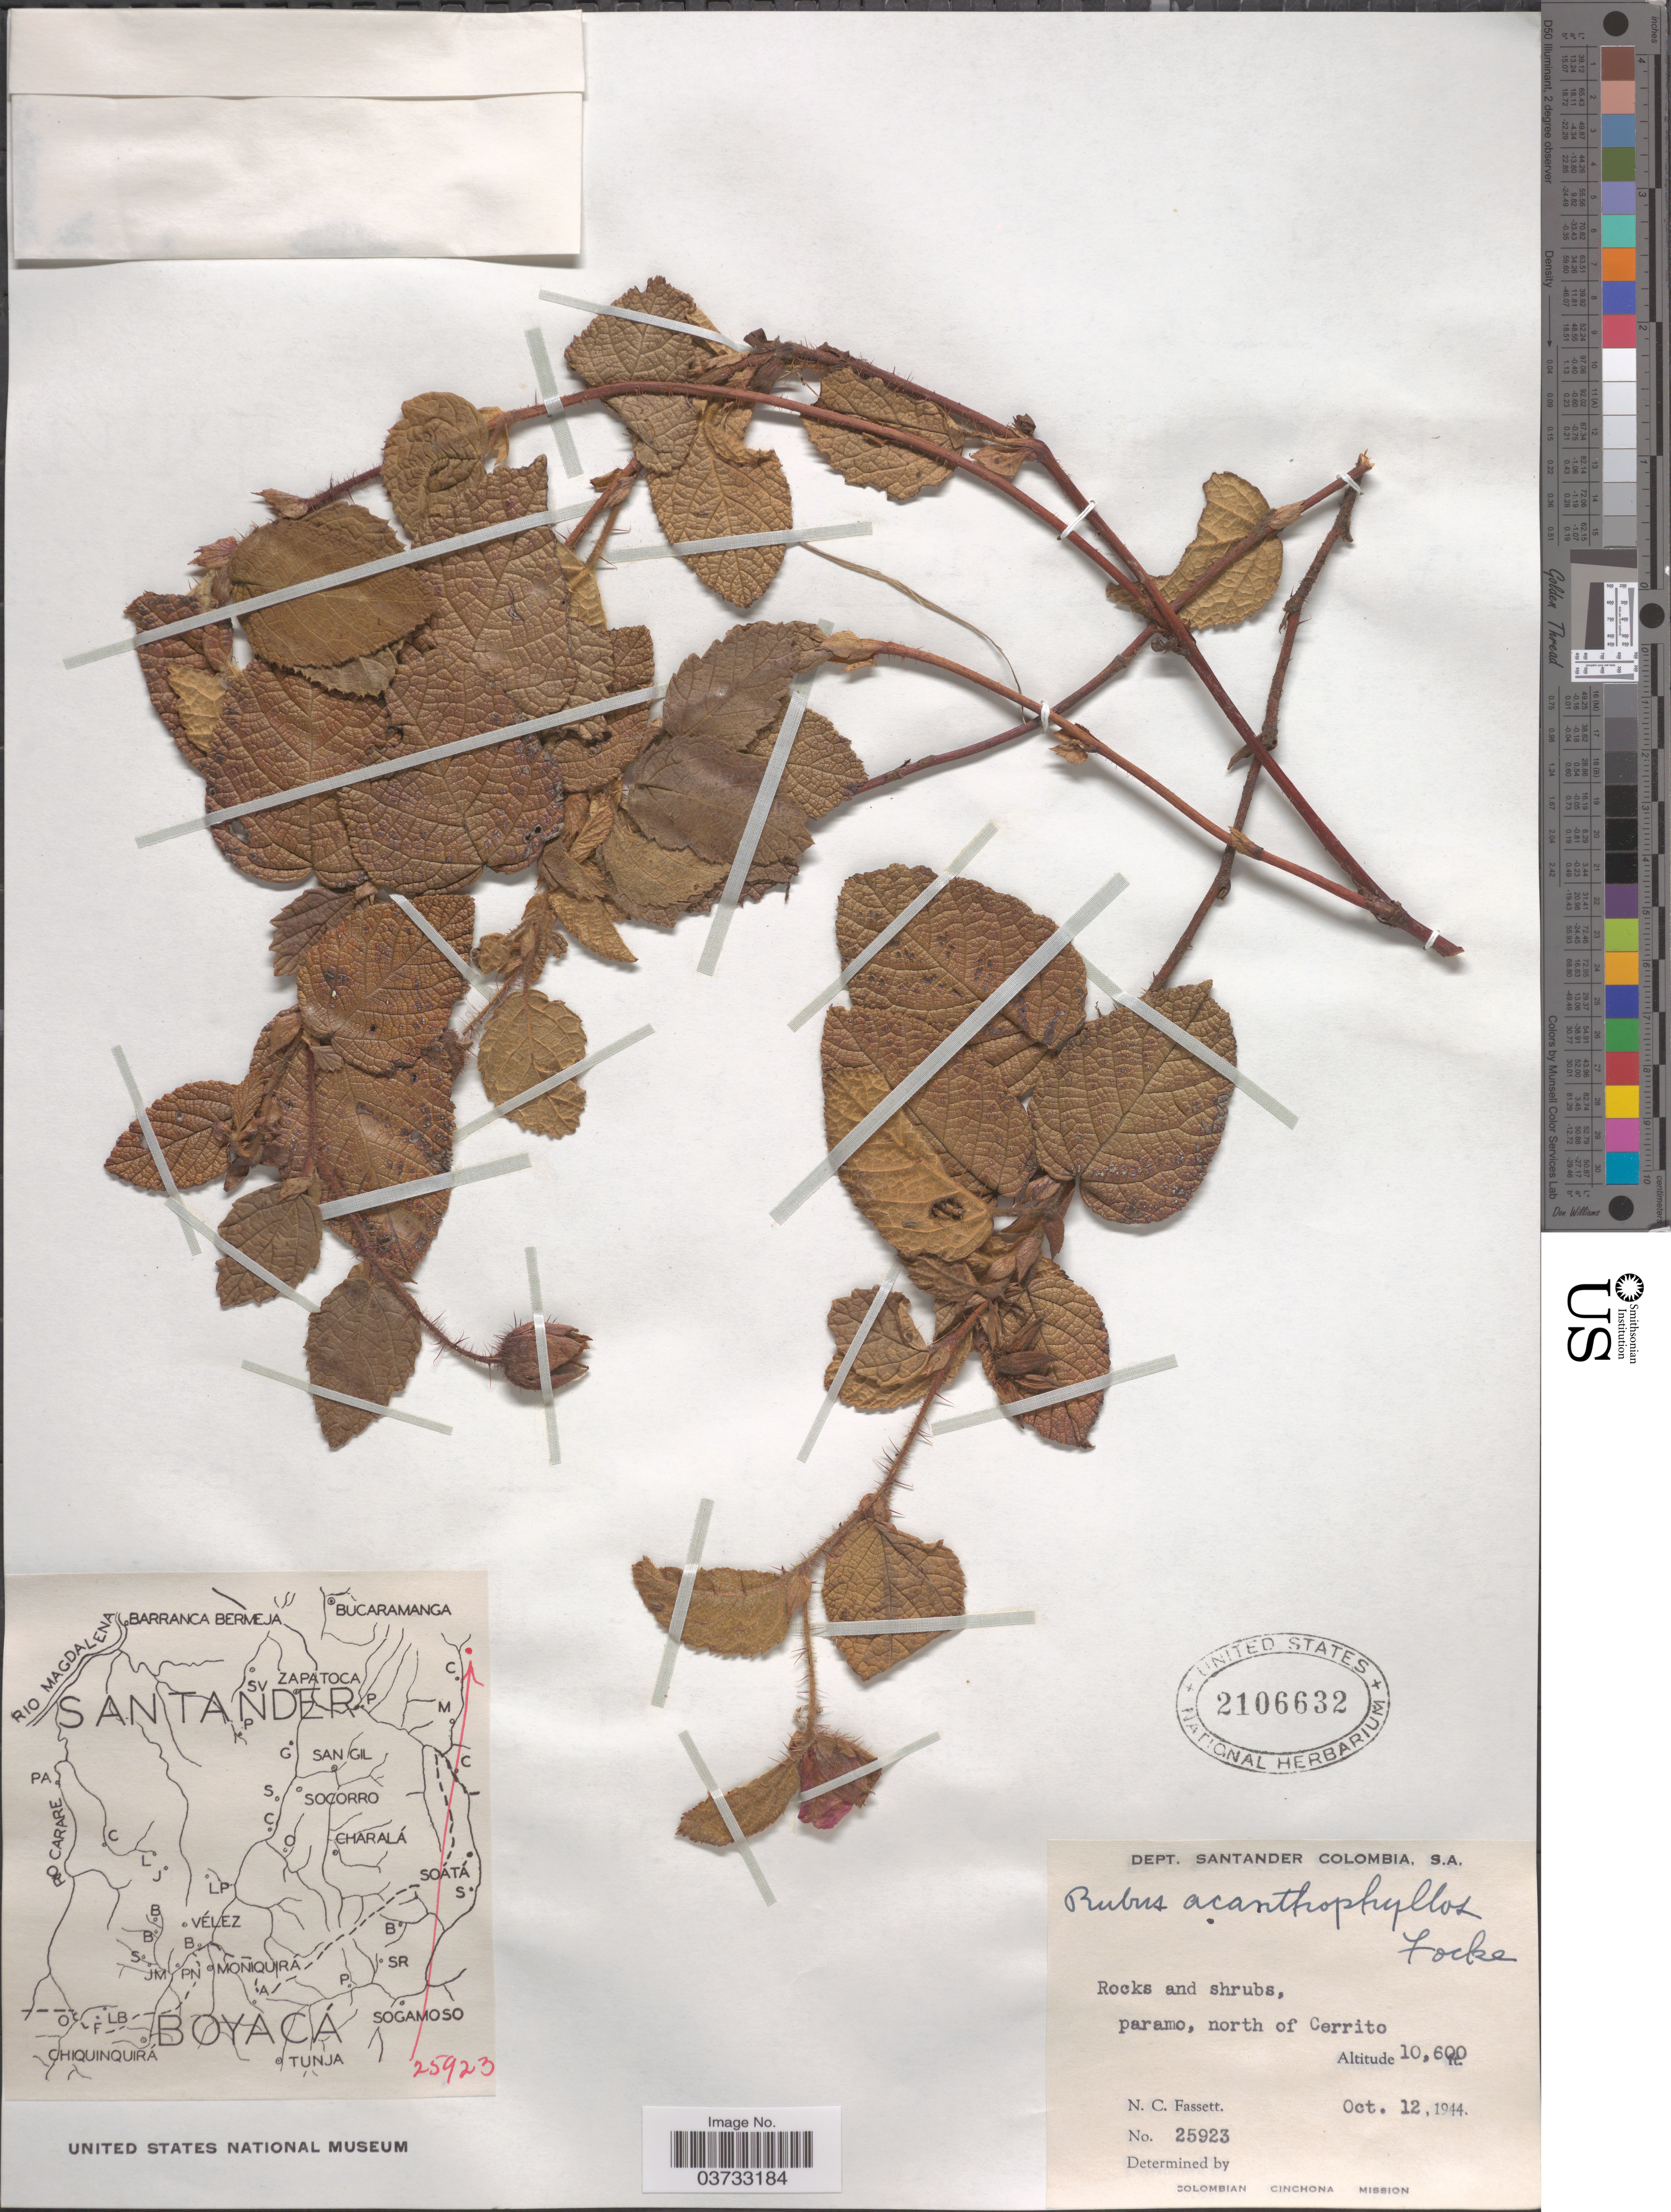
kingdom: Plantae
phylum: Tracheophyta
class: Magnoliopsida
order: Rosales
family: Rosaceae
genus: Rubus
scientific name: Rubus acanthophyllos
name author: Focke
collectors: N. C. Fassett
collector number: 25923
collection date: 1944-10-12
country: Colombia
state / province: Santander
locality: Dept. Santander. North of Cerrito.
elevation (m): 3231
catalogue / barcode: US 2106632